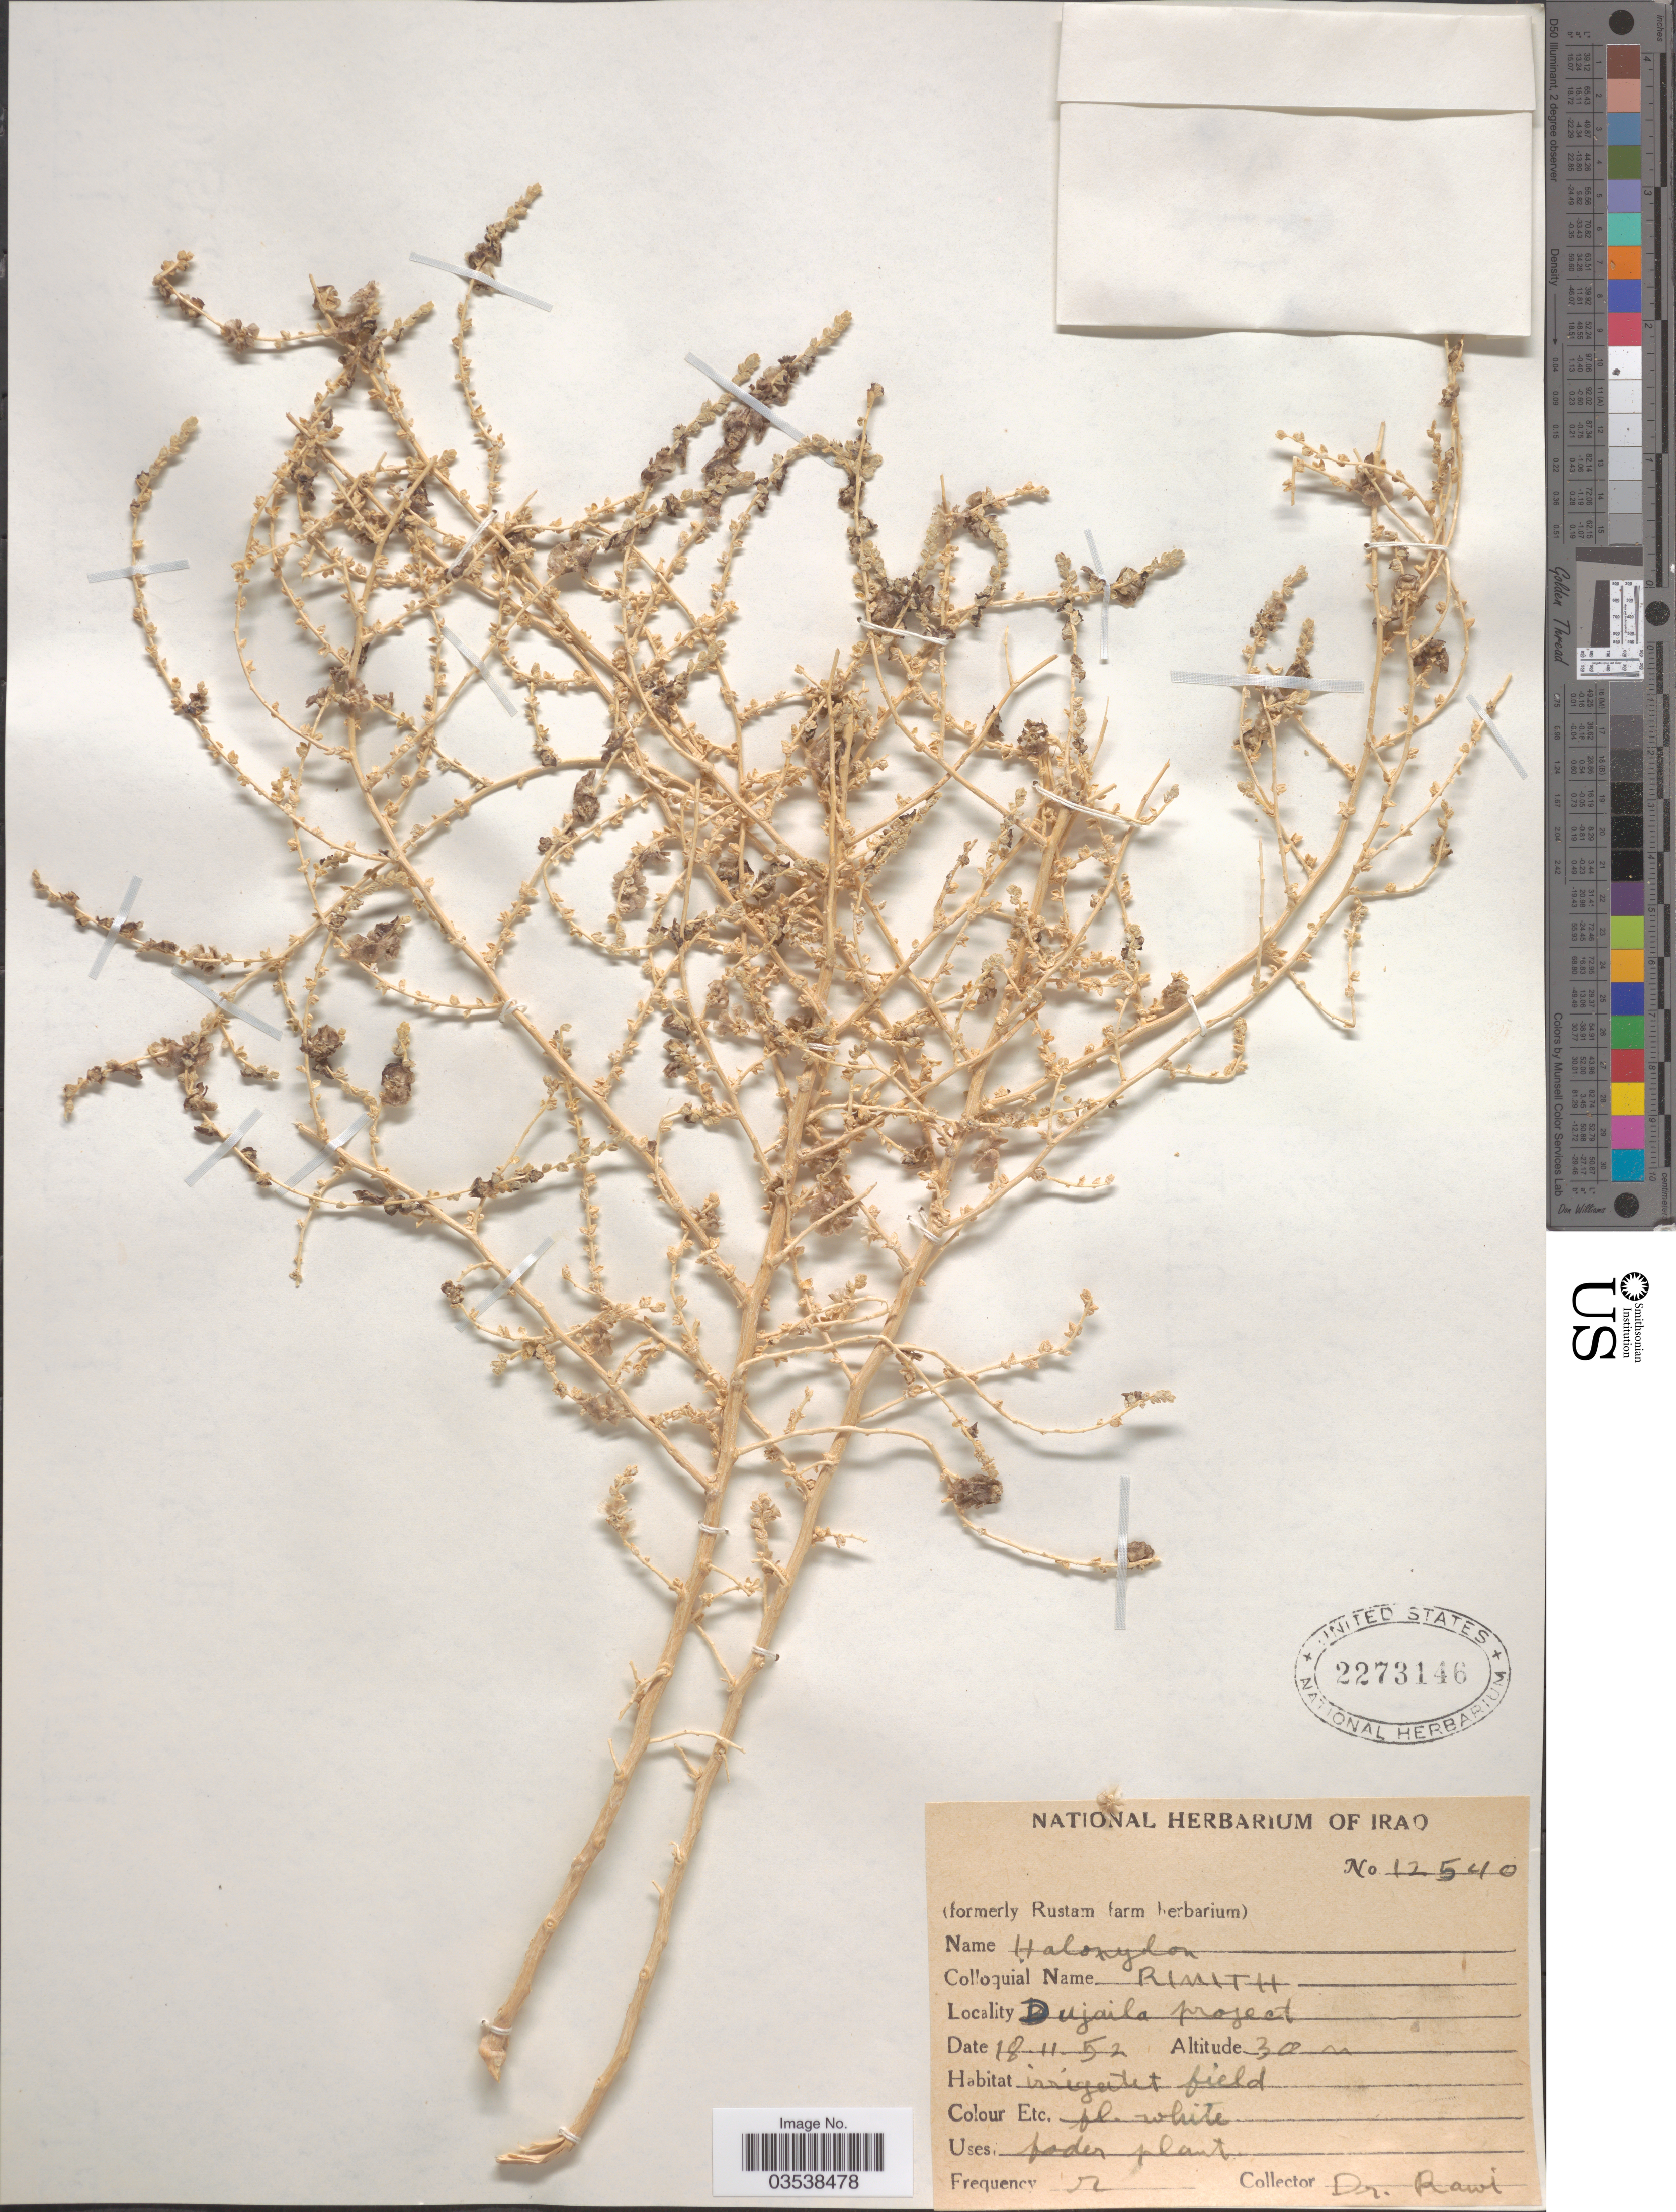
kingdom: Plantae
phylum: Tracheophyta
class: Magnoliopsida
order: Caryophyllales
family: Amaranthaceae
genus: Haloxylon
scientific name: Haloxylon sp.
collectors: -. Rawi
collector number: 12540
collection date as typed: Transcribed d/m/y: 18/11/52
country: Iraq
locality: Dujaila project.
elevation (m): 30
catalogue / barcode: US 2273146